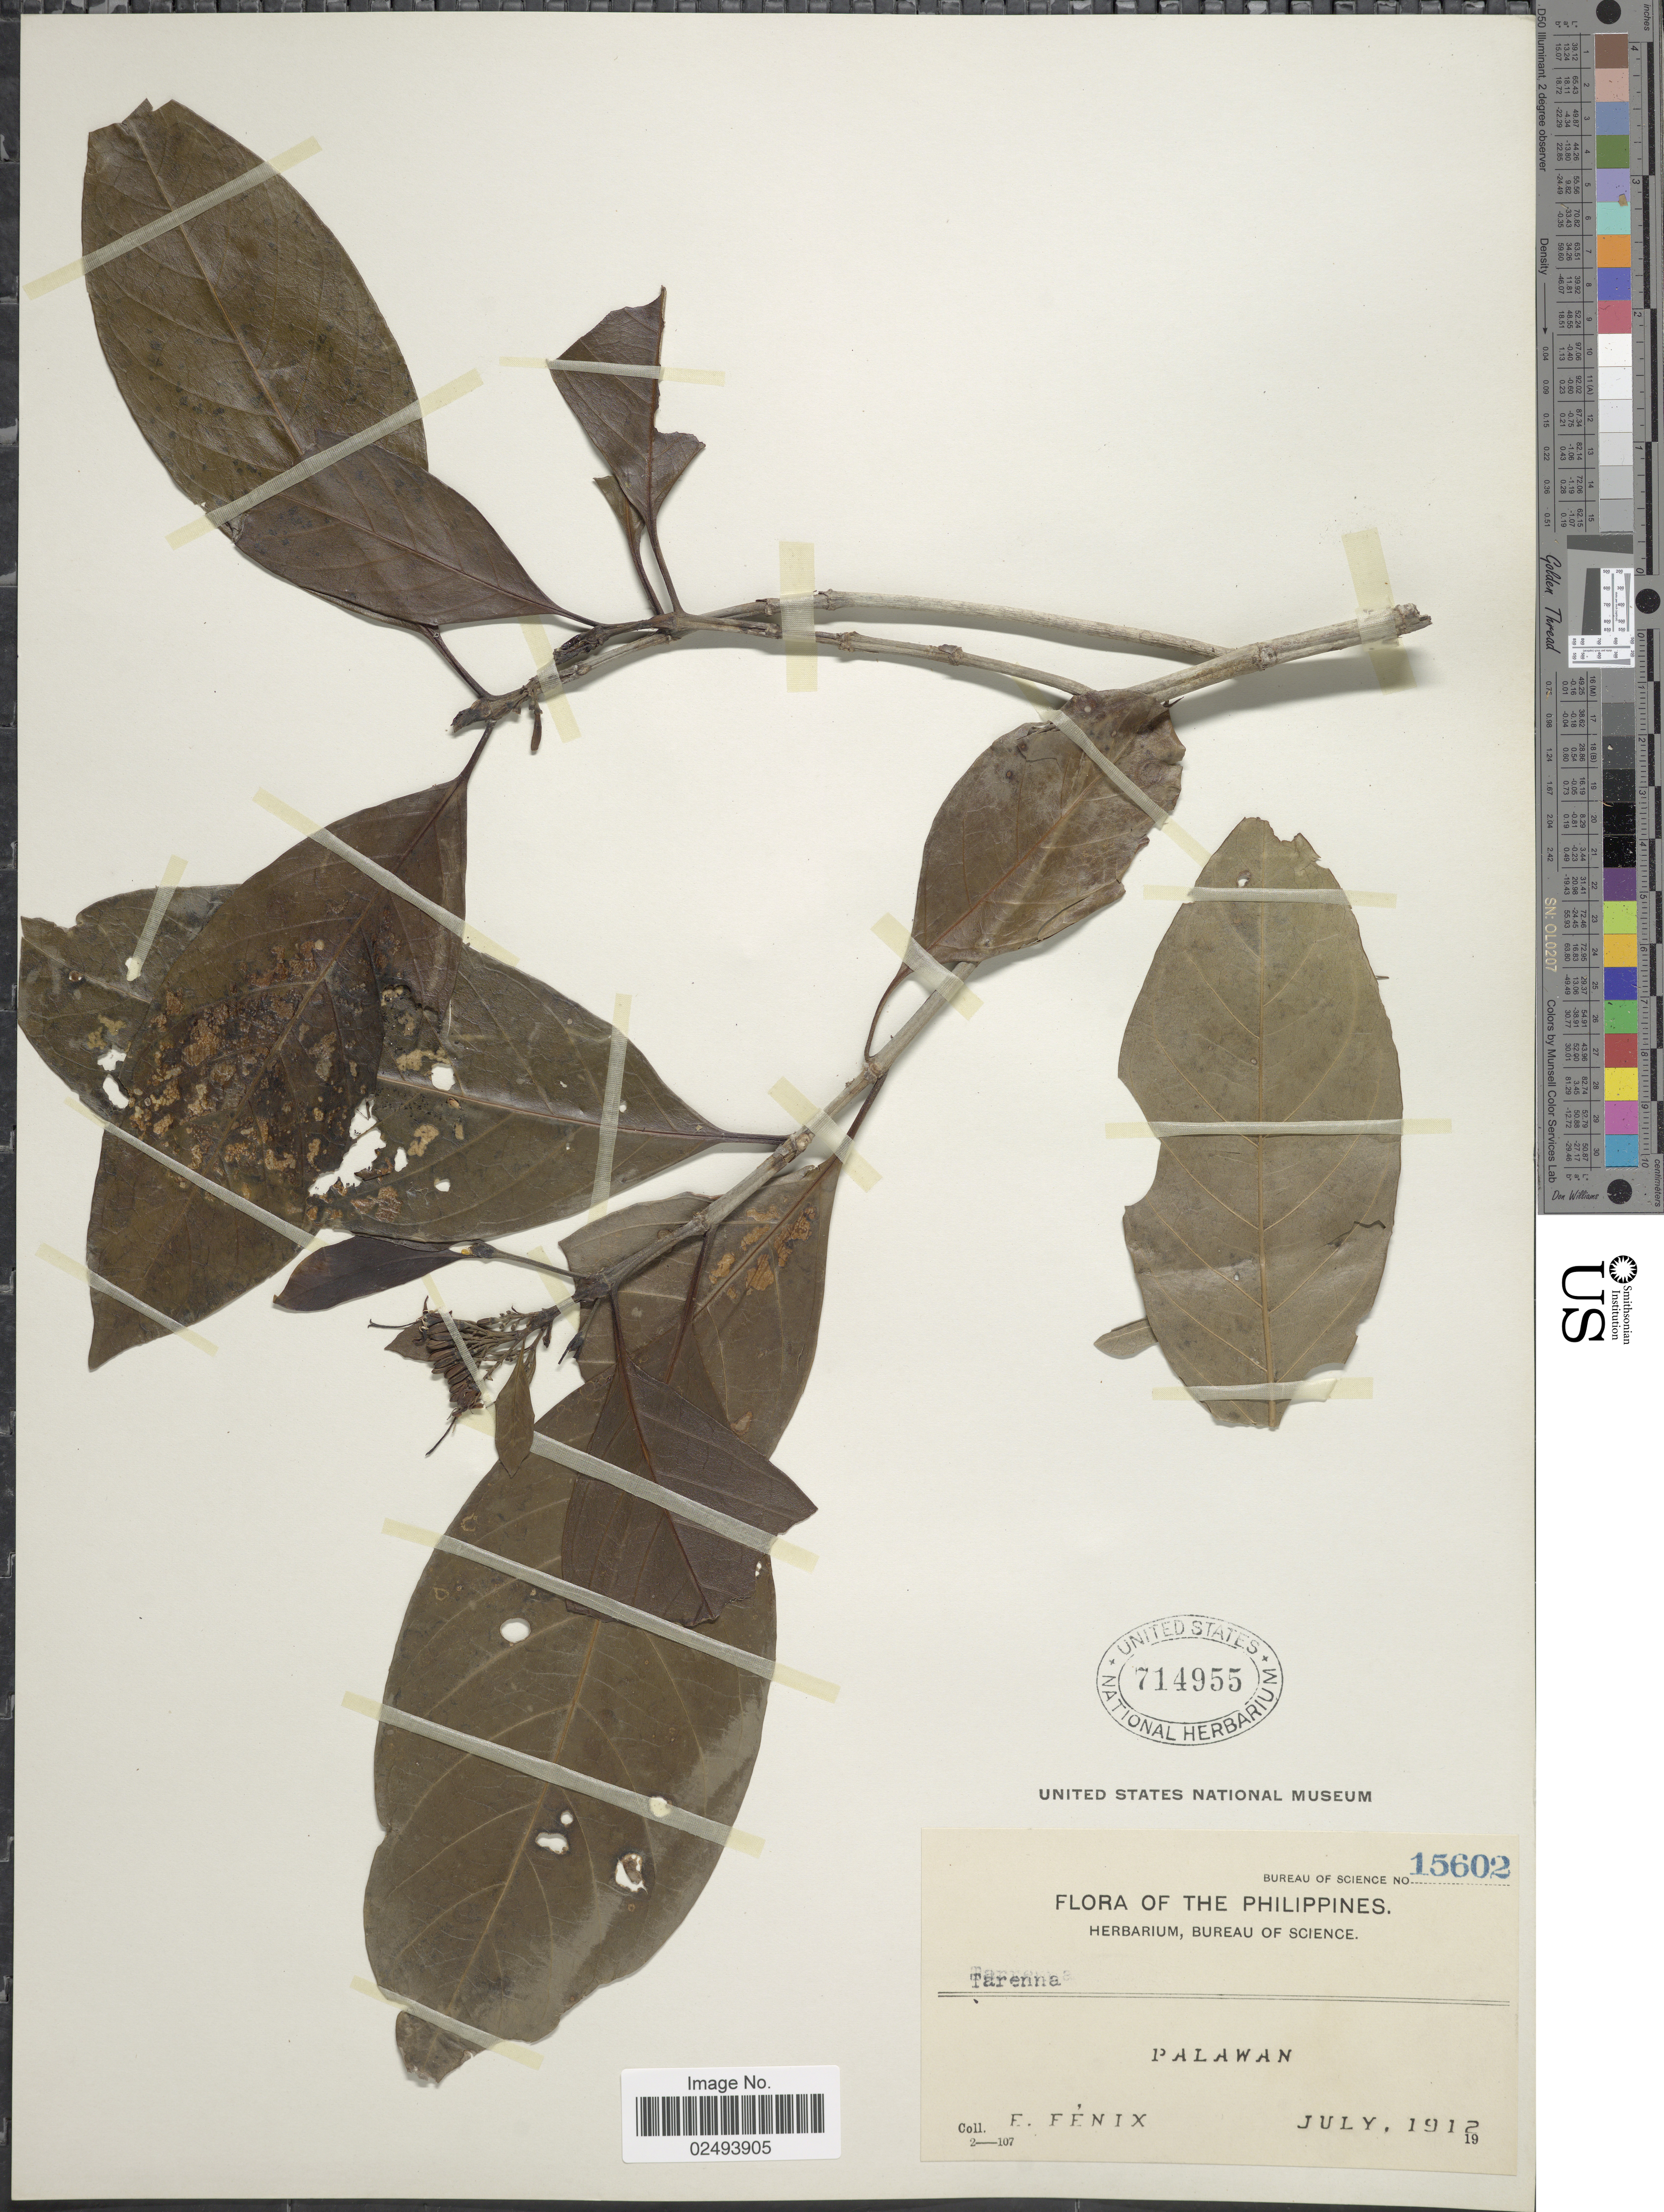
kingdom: Plantae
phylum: Tracheophyta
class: Magnoliopsida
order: Gentianales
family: Rubiaceae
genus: Tarenna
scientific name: Tarenna sp.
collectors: E. Fénix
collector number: Bureau of Science 15602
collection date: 1912-07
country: Philippines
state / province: Mimaropa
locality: Palawan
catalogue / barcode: US 714955